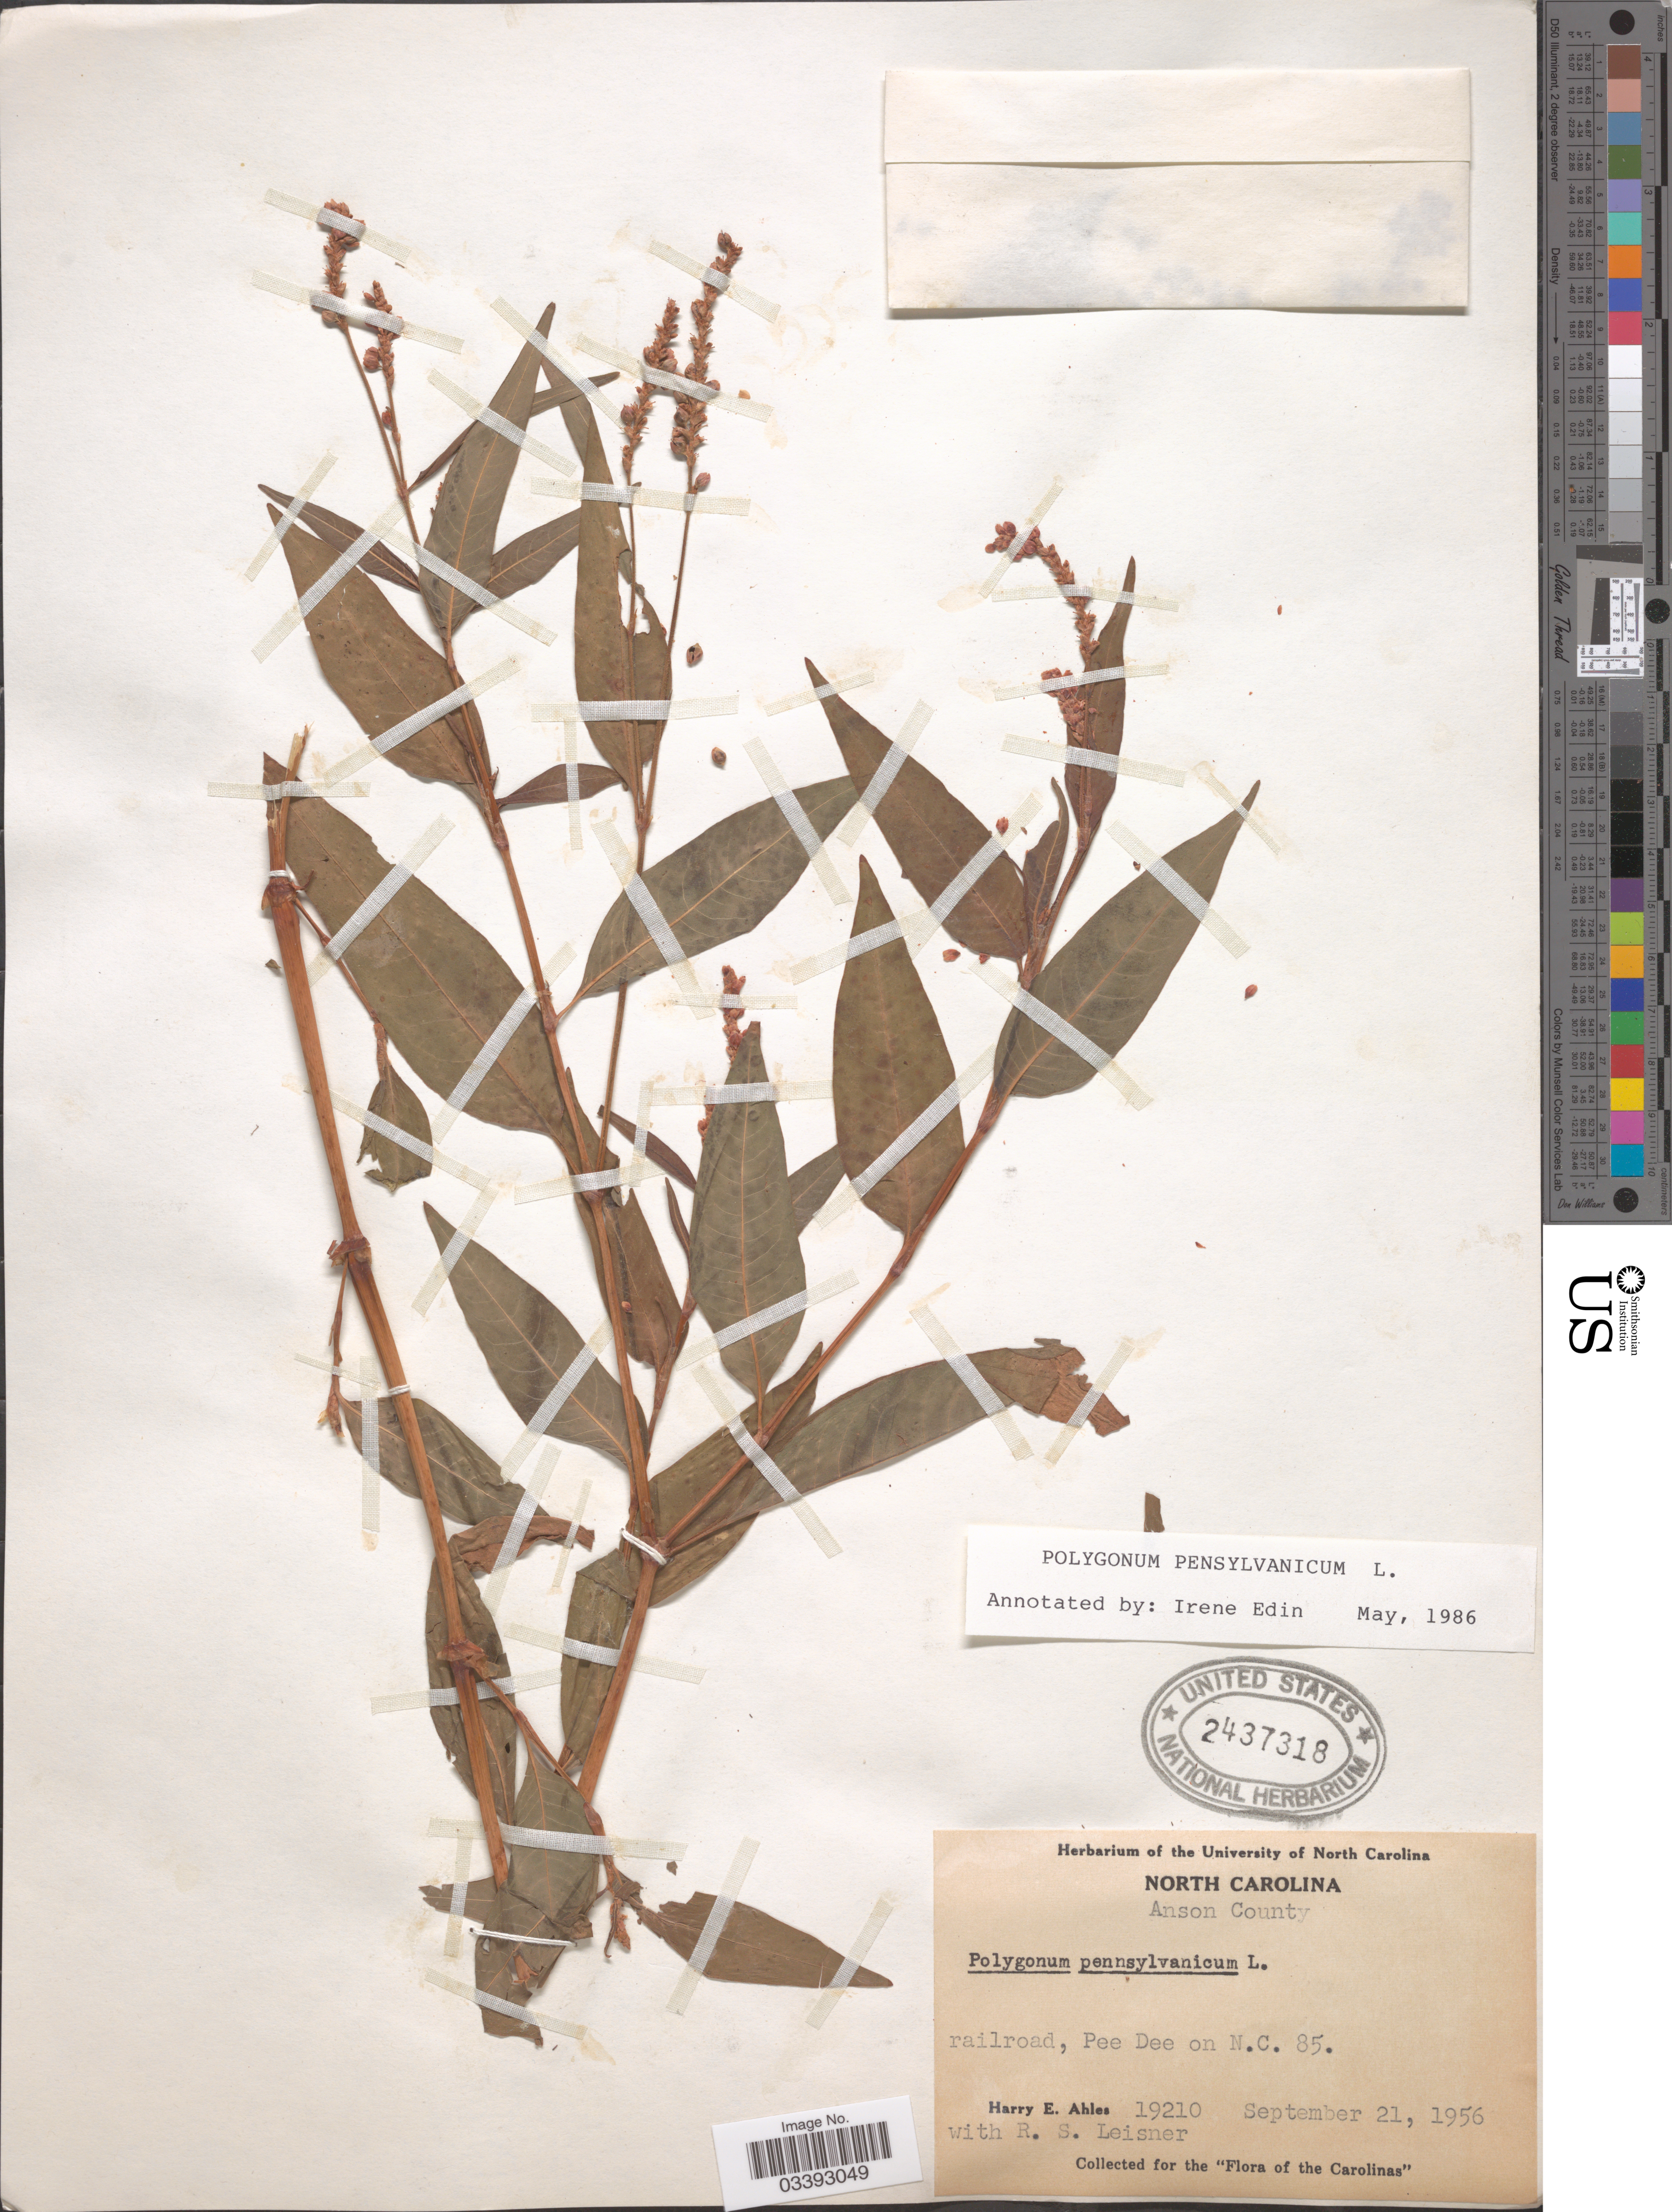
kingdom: Plantae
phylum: Tracheophyta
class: Magnoliopsida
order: Caryophyllales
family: Polygonaceae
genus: Persicaria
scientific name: Persicaria pensylvanica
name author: (L.) M. Gómez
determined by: Atha, D. E.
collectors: H. E. Ahles & R. Leisner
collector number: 19210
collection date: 1956-09-21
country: United States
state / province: North Carolina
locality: Anson County. Railroad, Pee Dee on N.C. 85.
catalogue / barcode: US 2437318